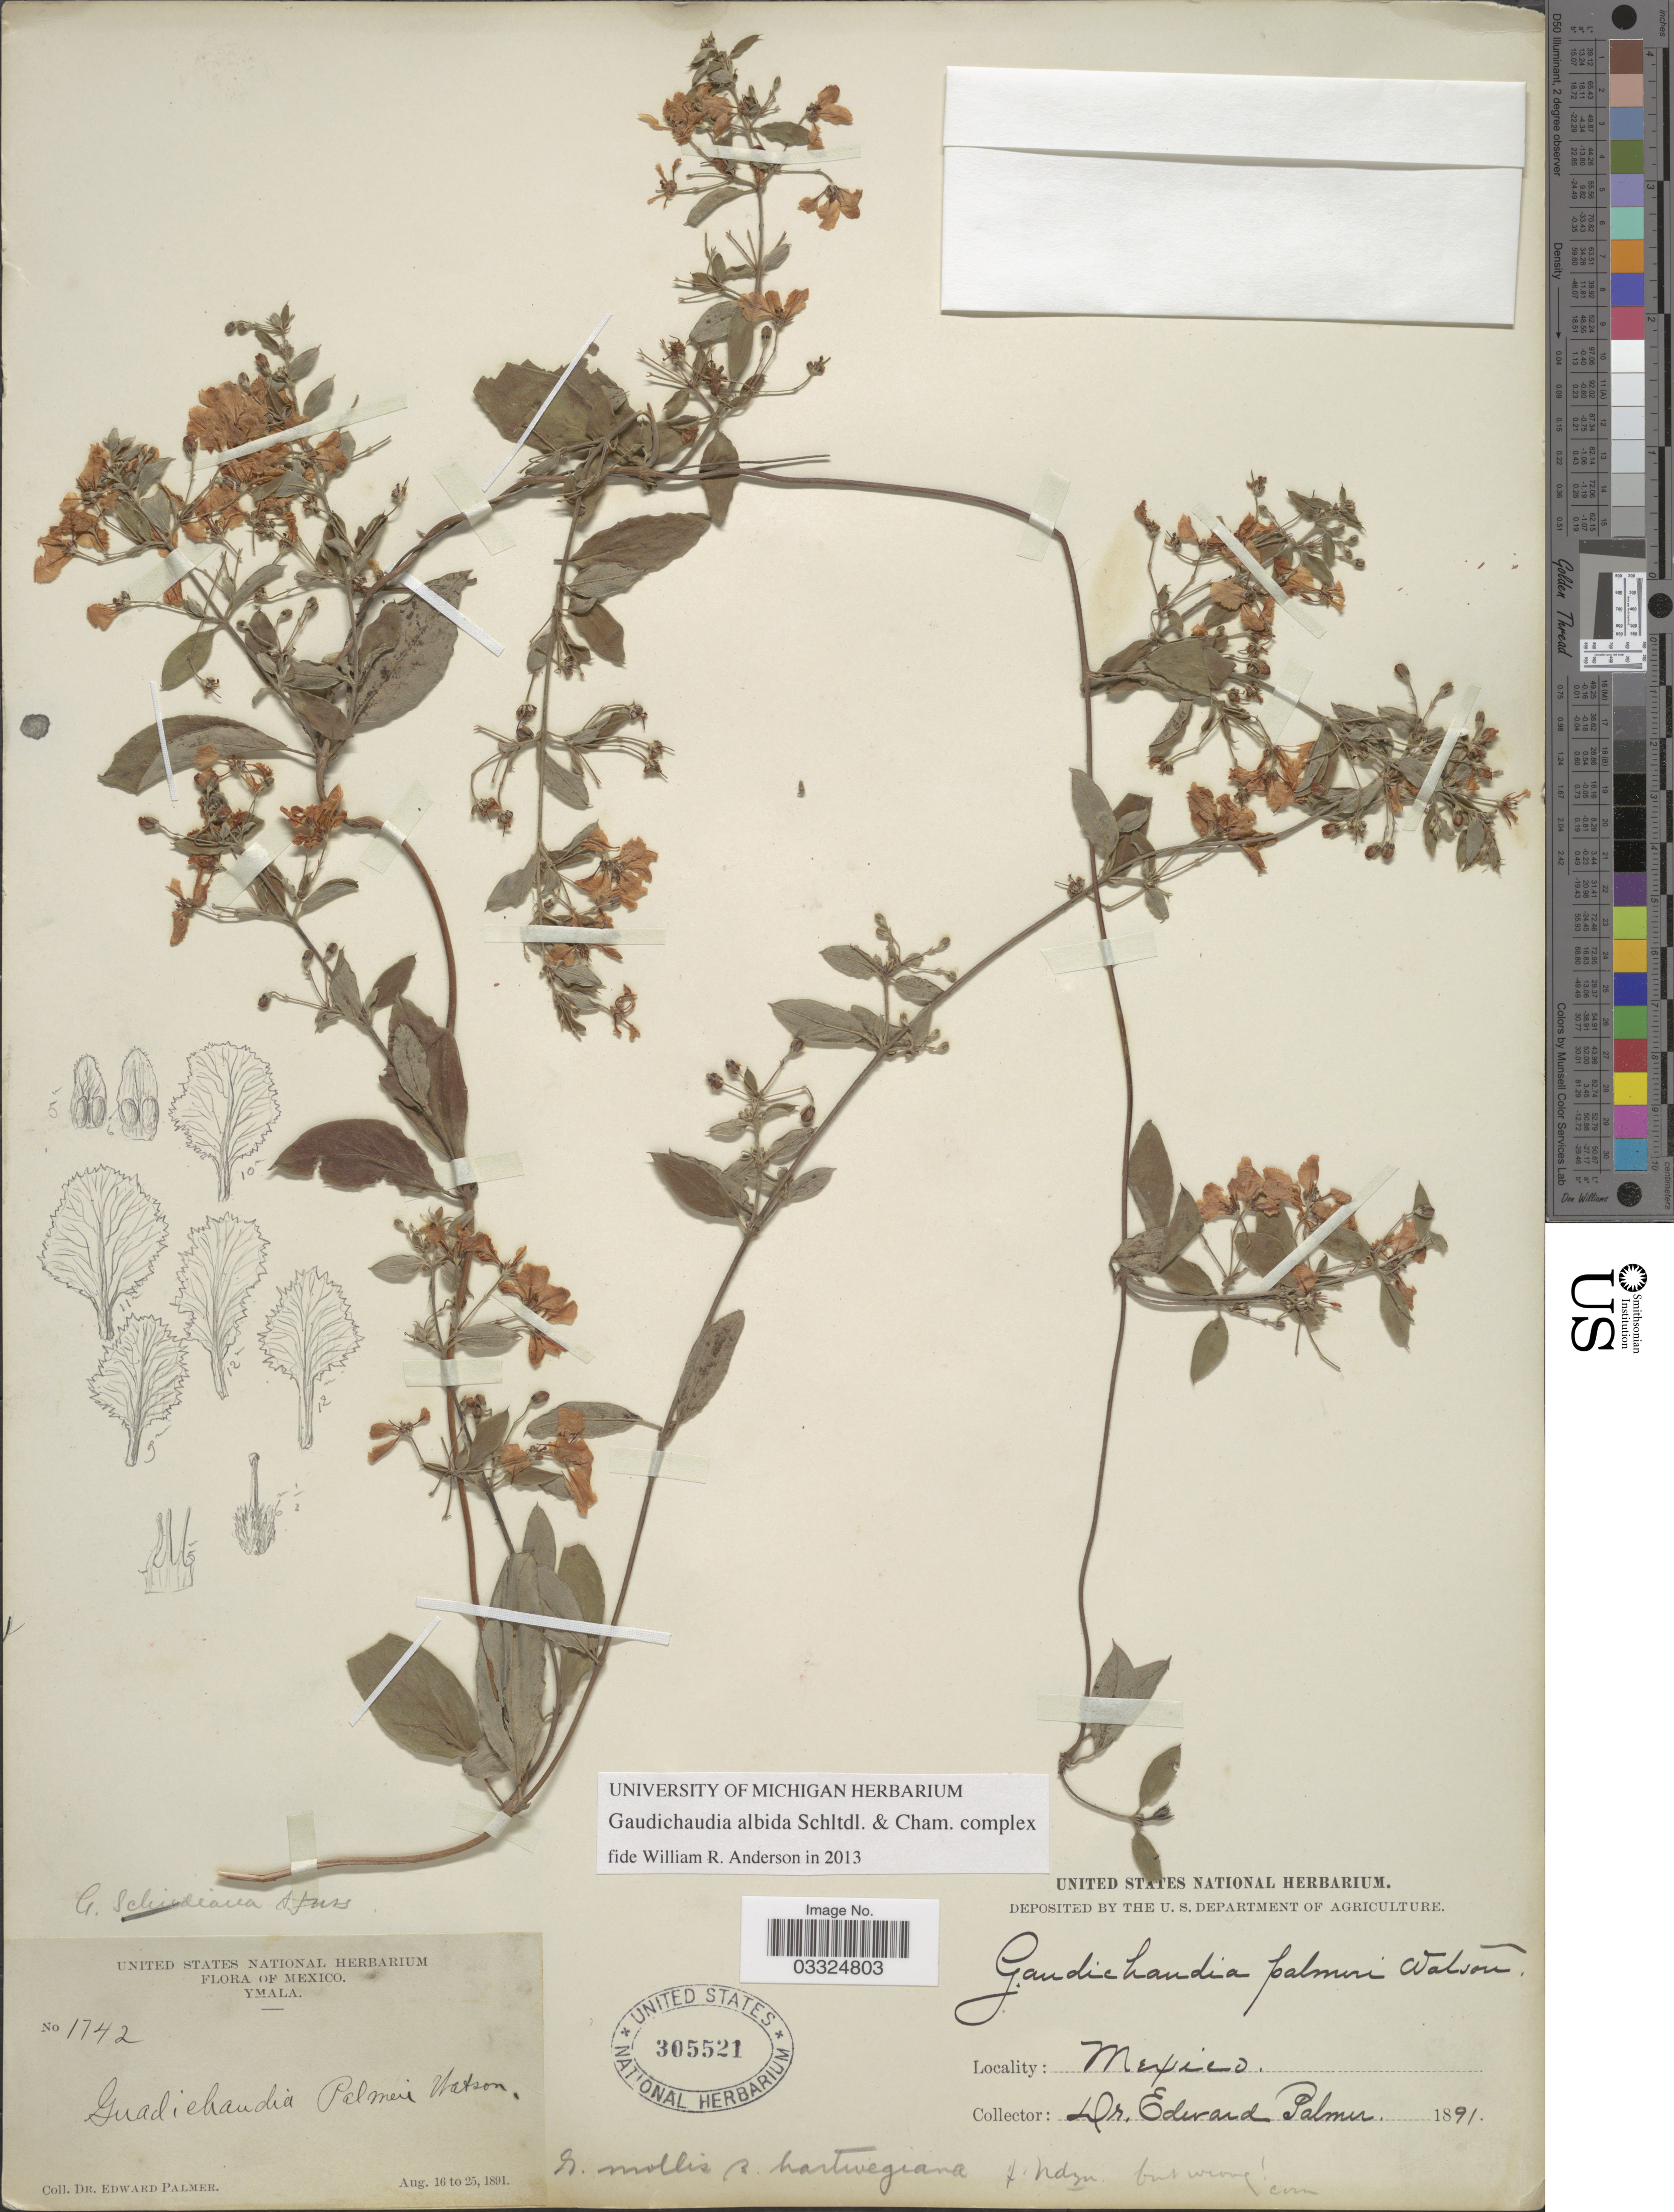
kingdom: Plantae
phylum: Tracheophyta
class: Magnoliopsida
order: Malpighiales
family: Malpighiaceae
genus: Gaudichaudia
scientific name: Gaudichaudia albida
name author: Schltdl. & Cham.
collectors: E. Palmer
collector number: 1742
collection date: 1891-08-16/1891-08-25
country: Mexico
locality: Ymala.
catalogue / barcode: US 305521